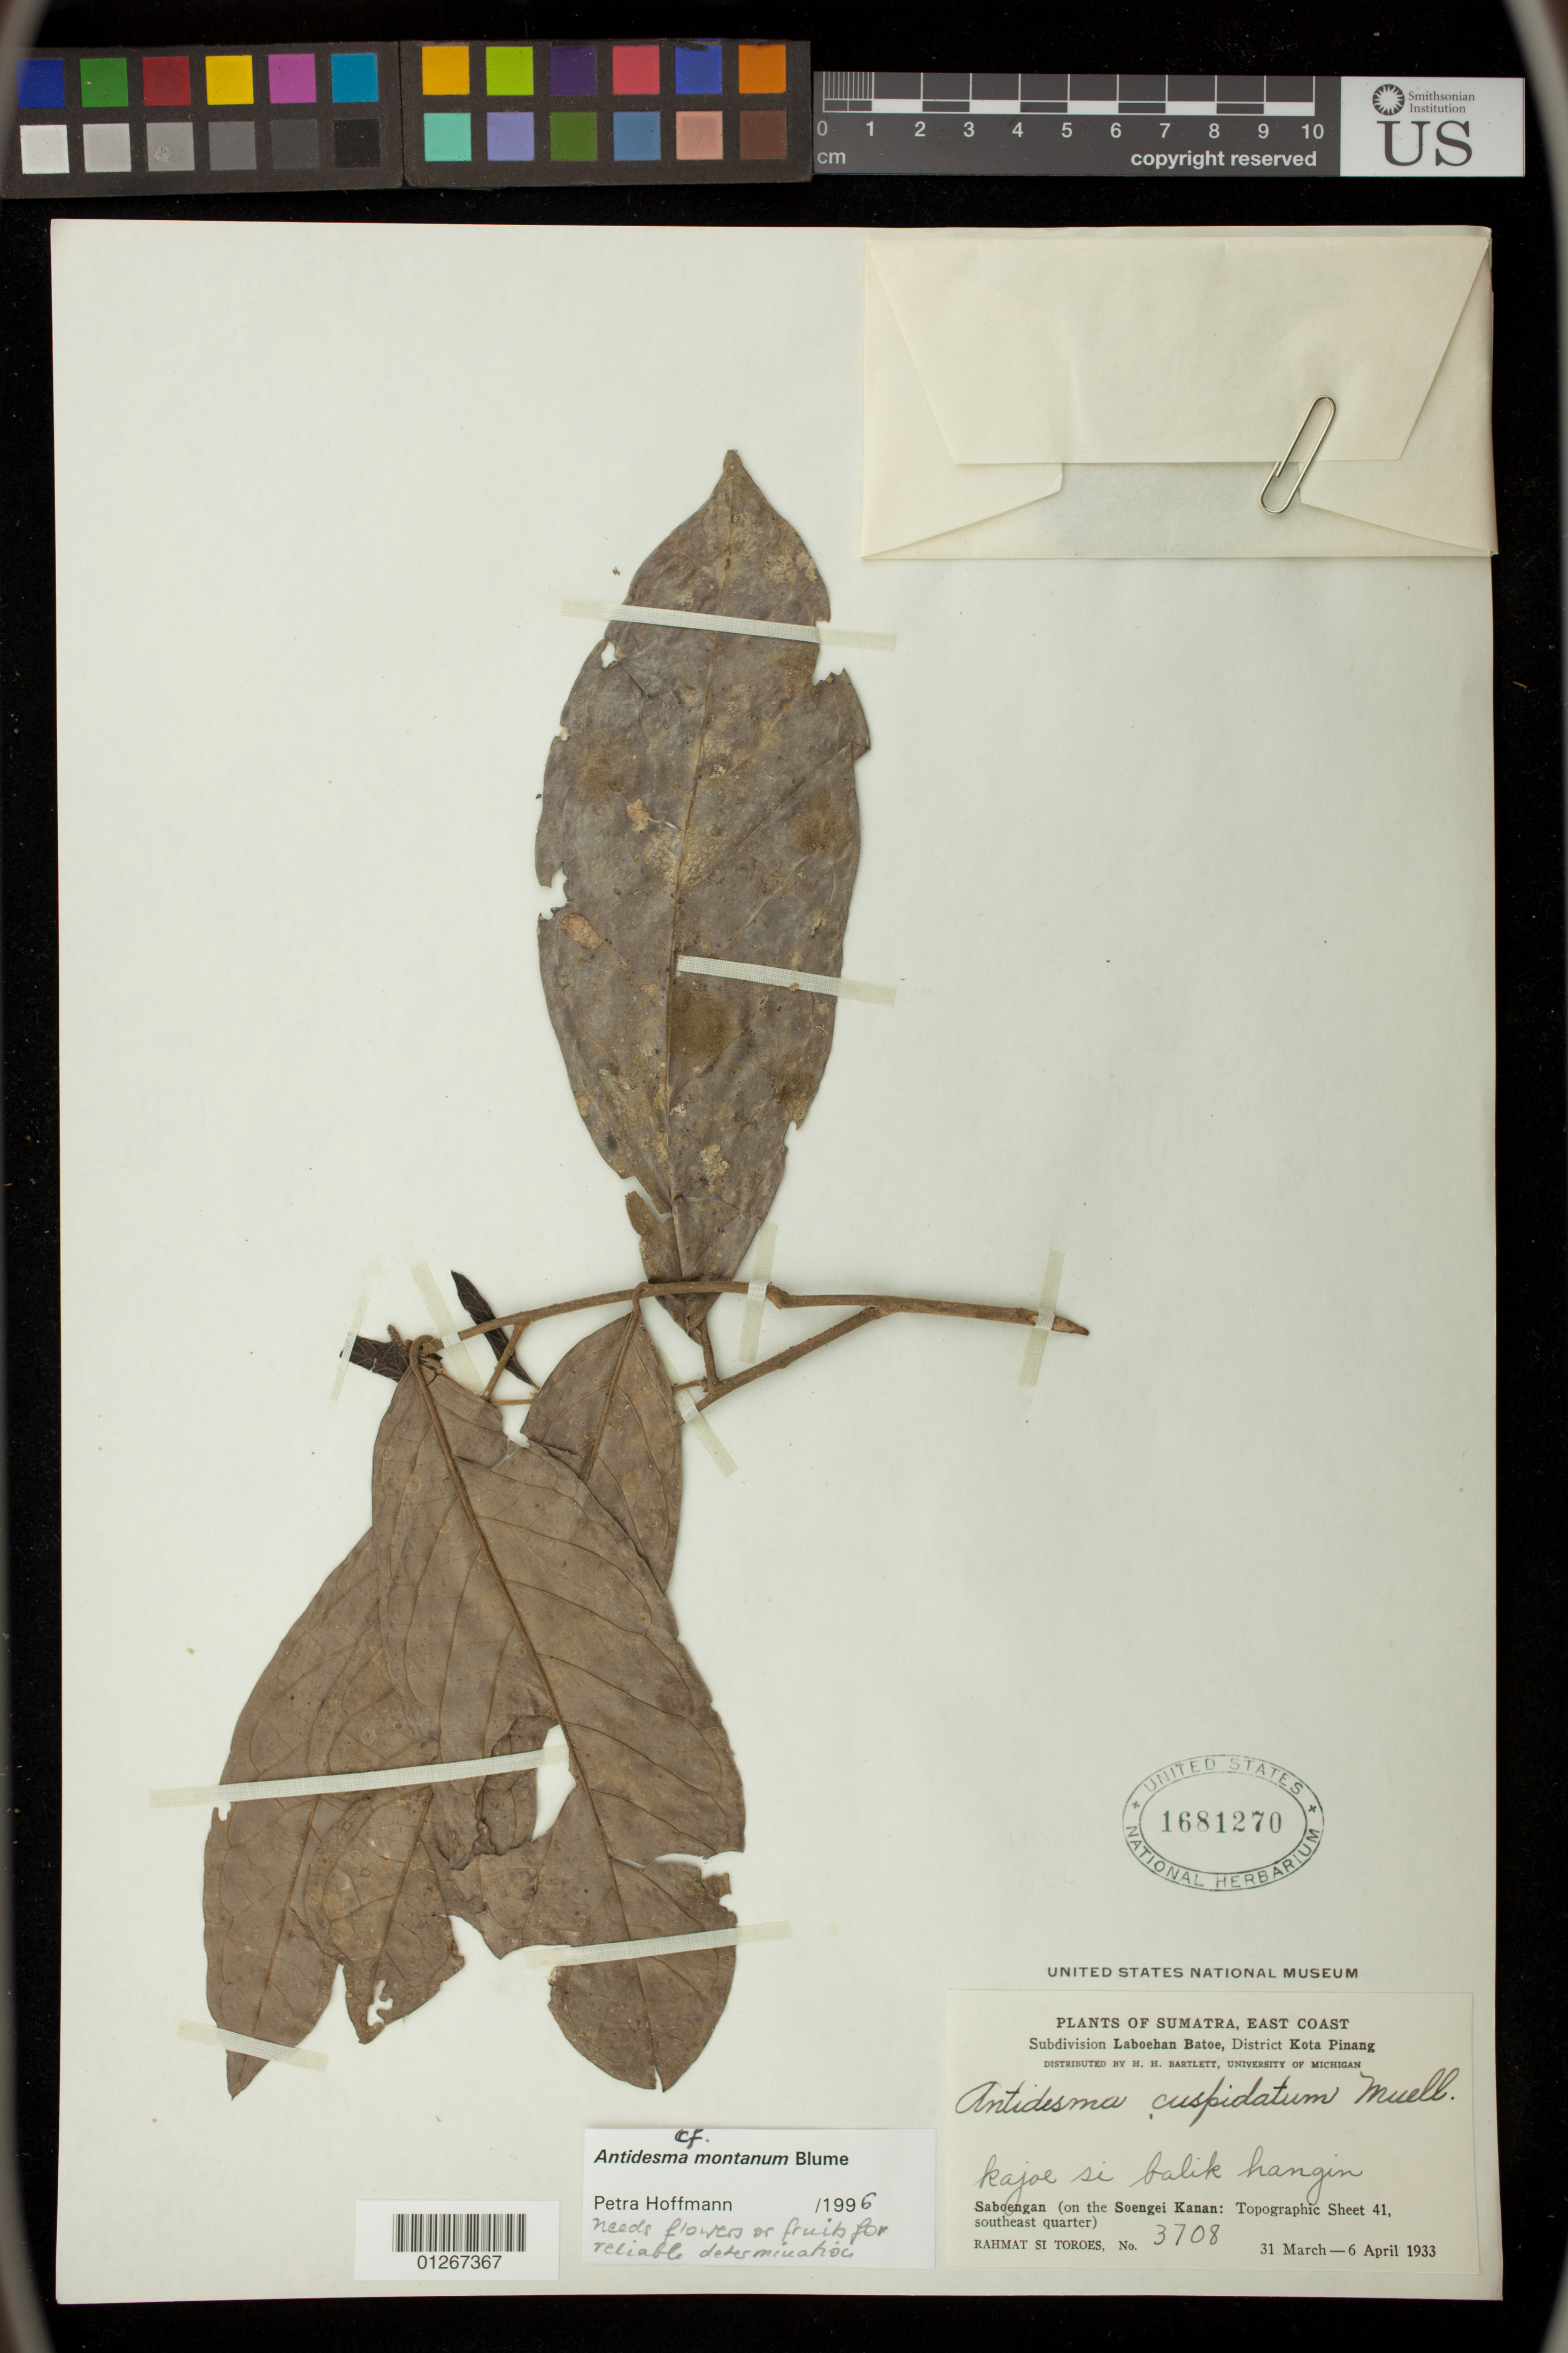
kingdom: Plantae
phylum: Tracheophyta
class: Magnoliopsida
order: Malpighiales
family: Phyllanthaceae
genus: Antidesma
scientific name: Antidesma montanum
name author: Blume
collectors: Rahmat Si Boeea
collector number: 3708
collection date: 1933-03-31/1933-04-06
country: Indonesia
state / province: Sumatra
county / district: Sumatera Utara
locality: Subdivision: South Labuhan Batu Regency.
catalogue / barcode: US 1681270